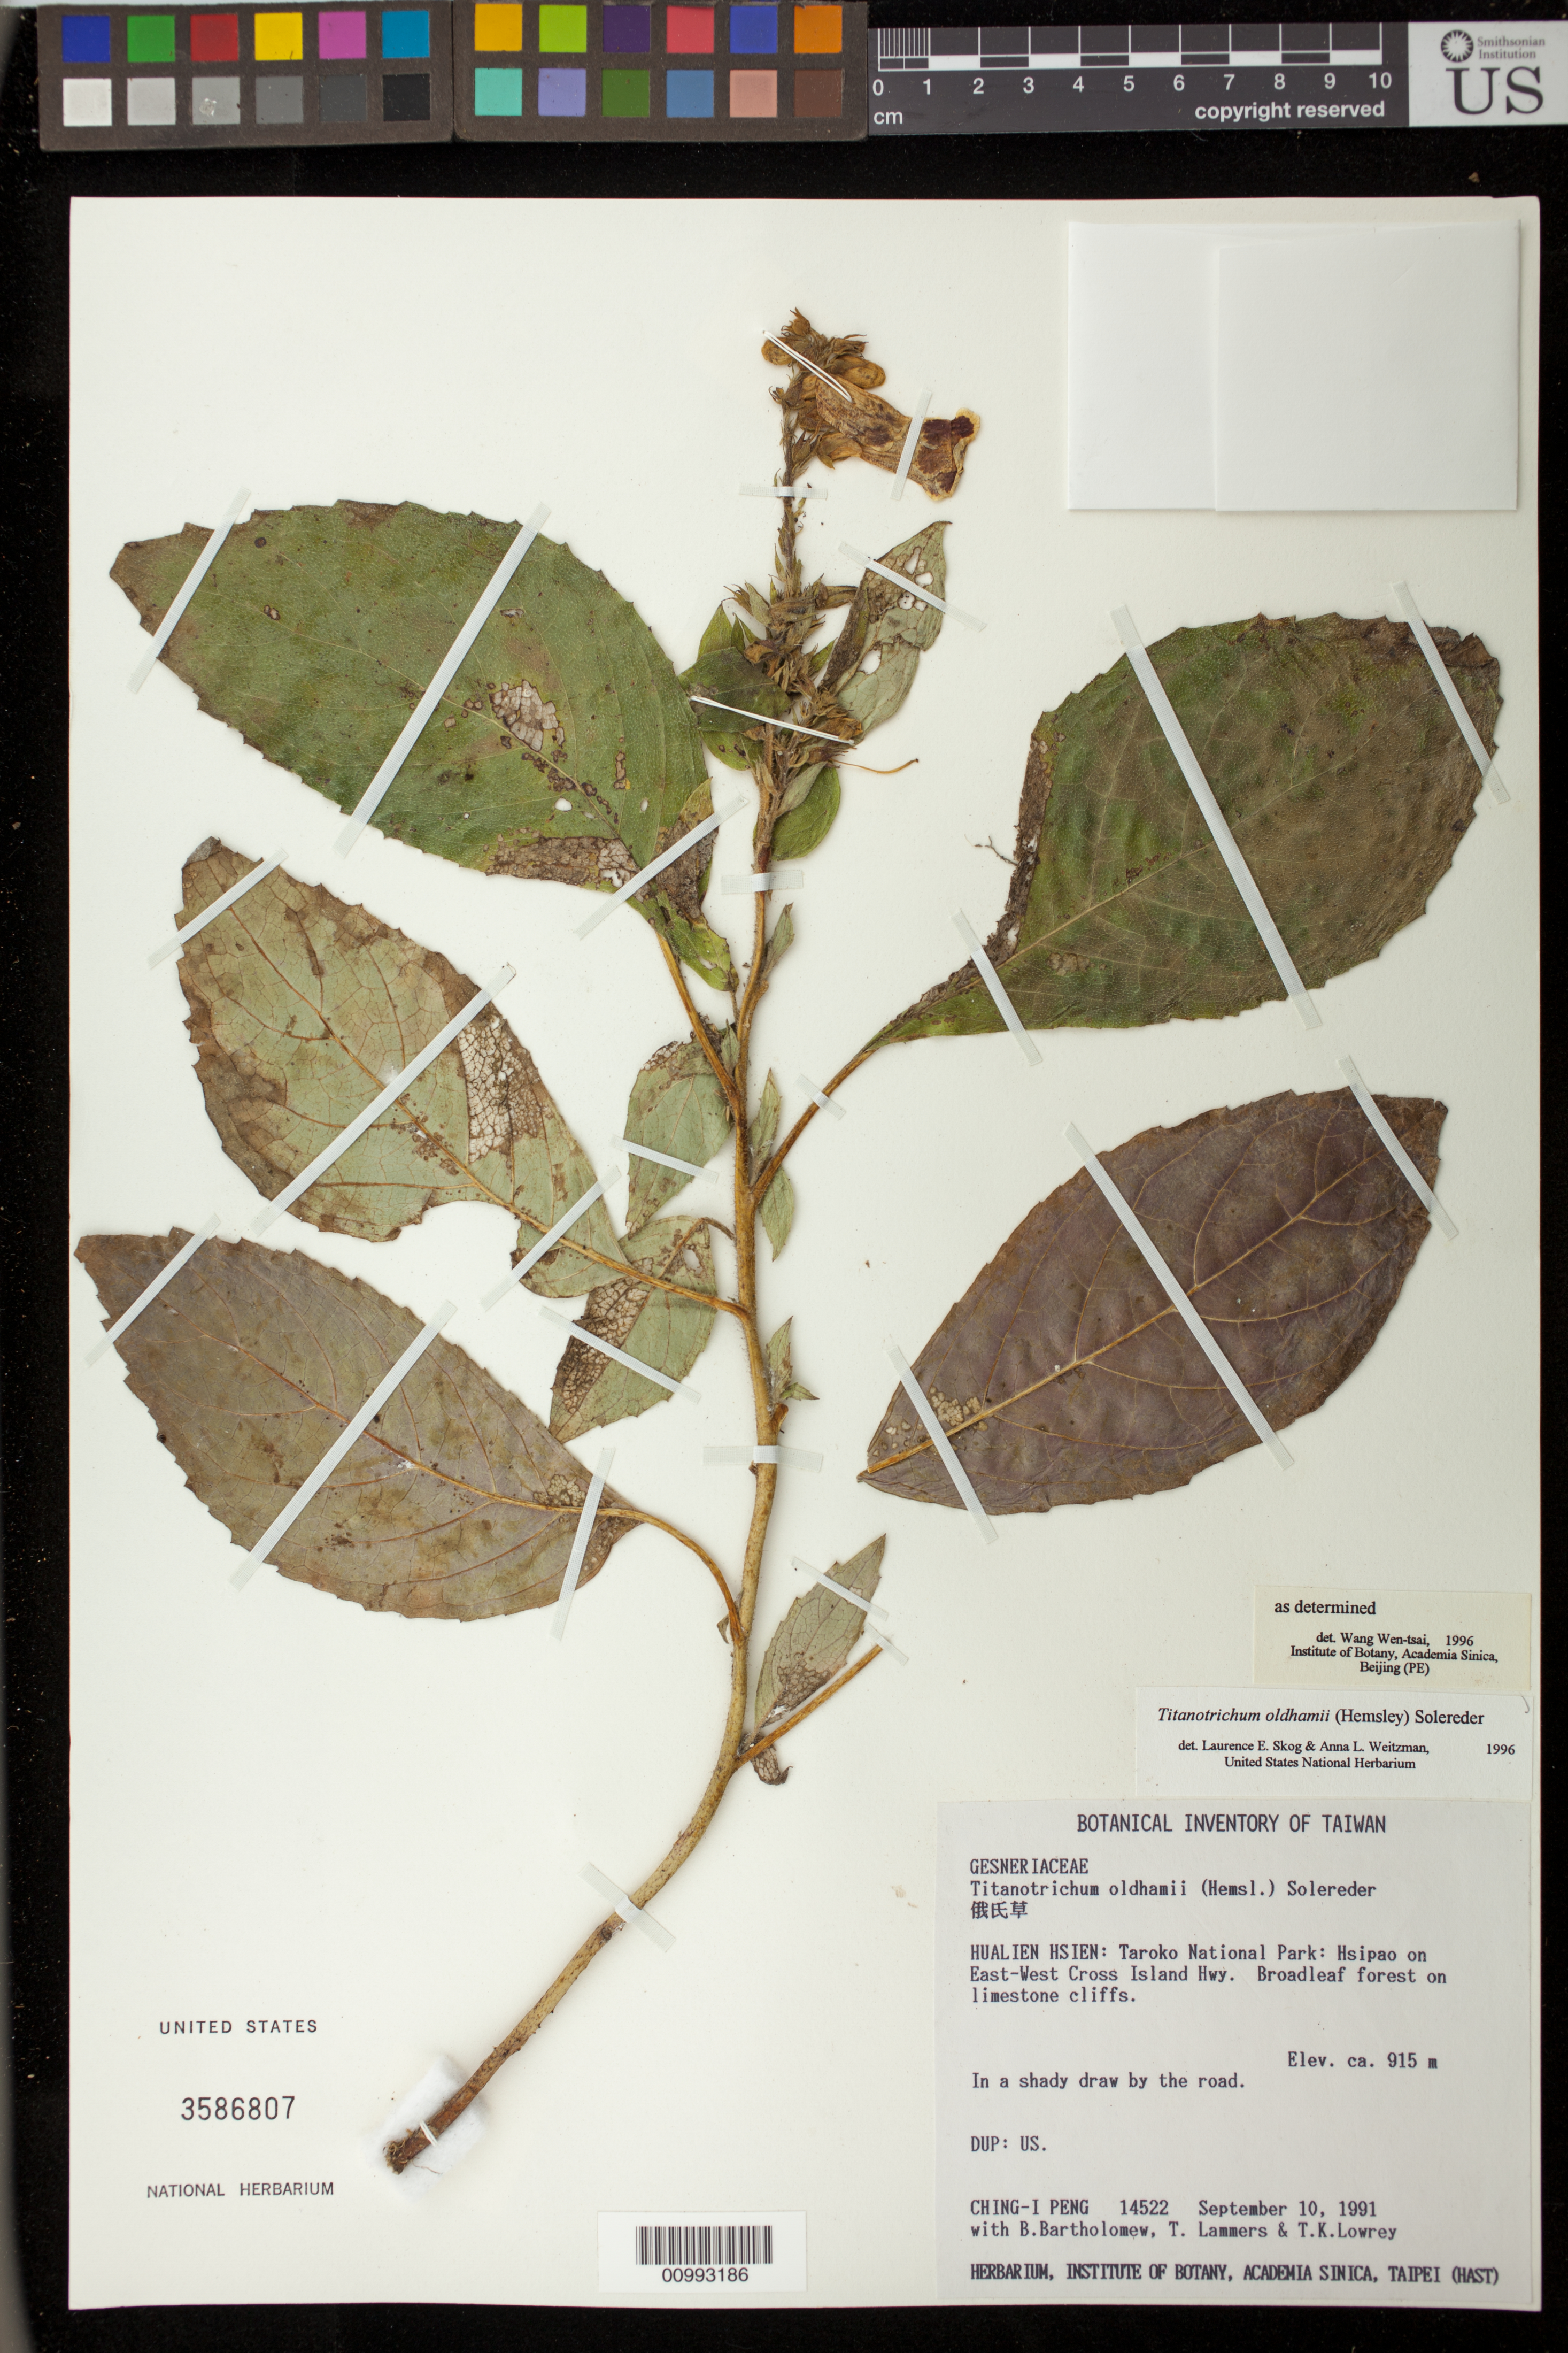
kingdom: Plantae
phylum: Tracheophyta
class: Magnoliopsida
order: Lamiales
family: Gesneriaceae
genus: Titanotrichum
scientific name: Titanotrichum oldhamii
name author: (Hemsl.) Soler.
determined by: Skog, L. E.; Weitzman, A. L.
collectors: C.-I Peng & et al.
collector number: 14522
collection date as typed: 10 Sep 1991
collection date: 1991-09-10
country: Taiwan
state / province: Hualien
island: Taiwan [Formosa]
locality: Hualien Hsien: Taroko National park, Hsipao on East-West Cross Island Hwy.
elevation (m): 915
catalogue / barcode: US 3586807